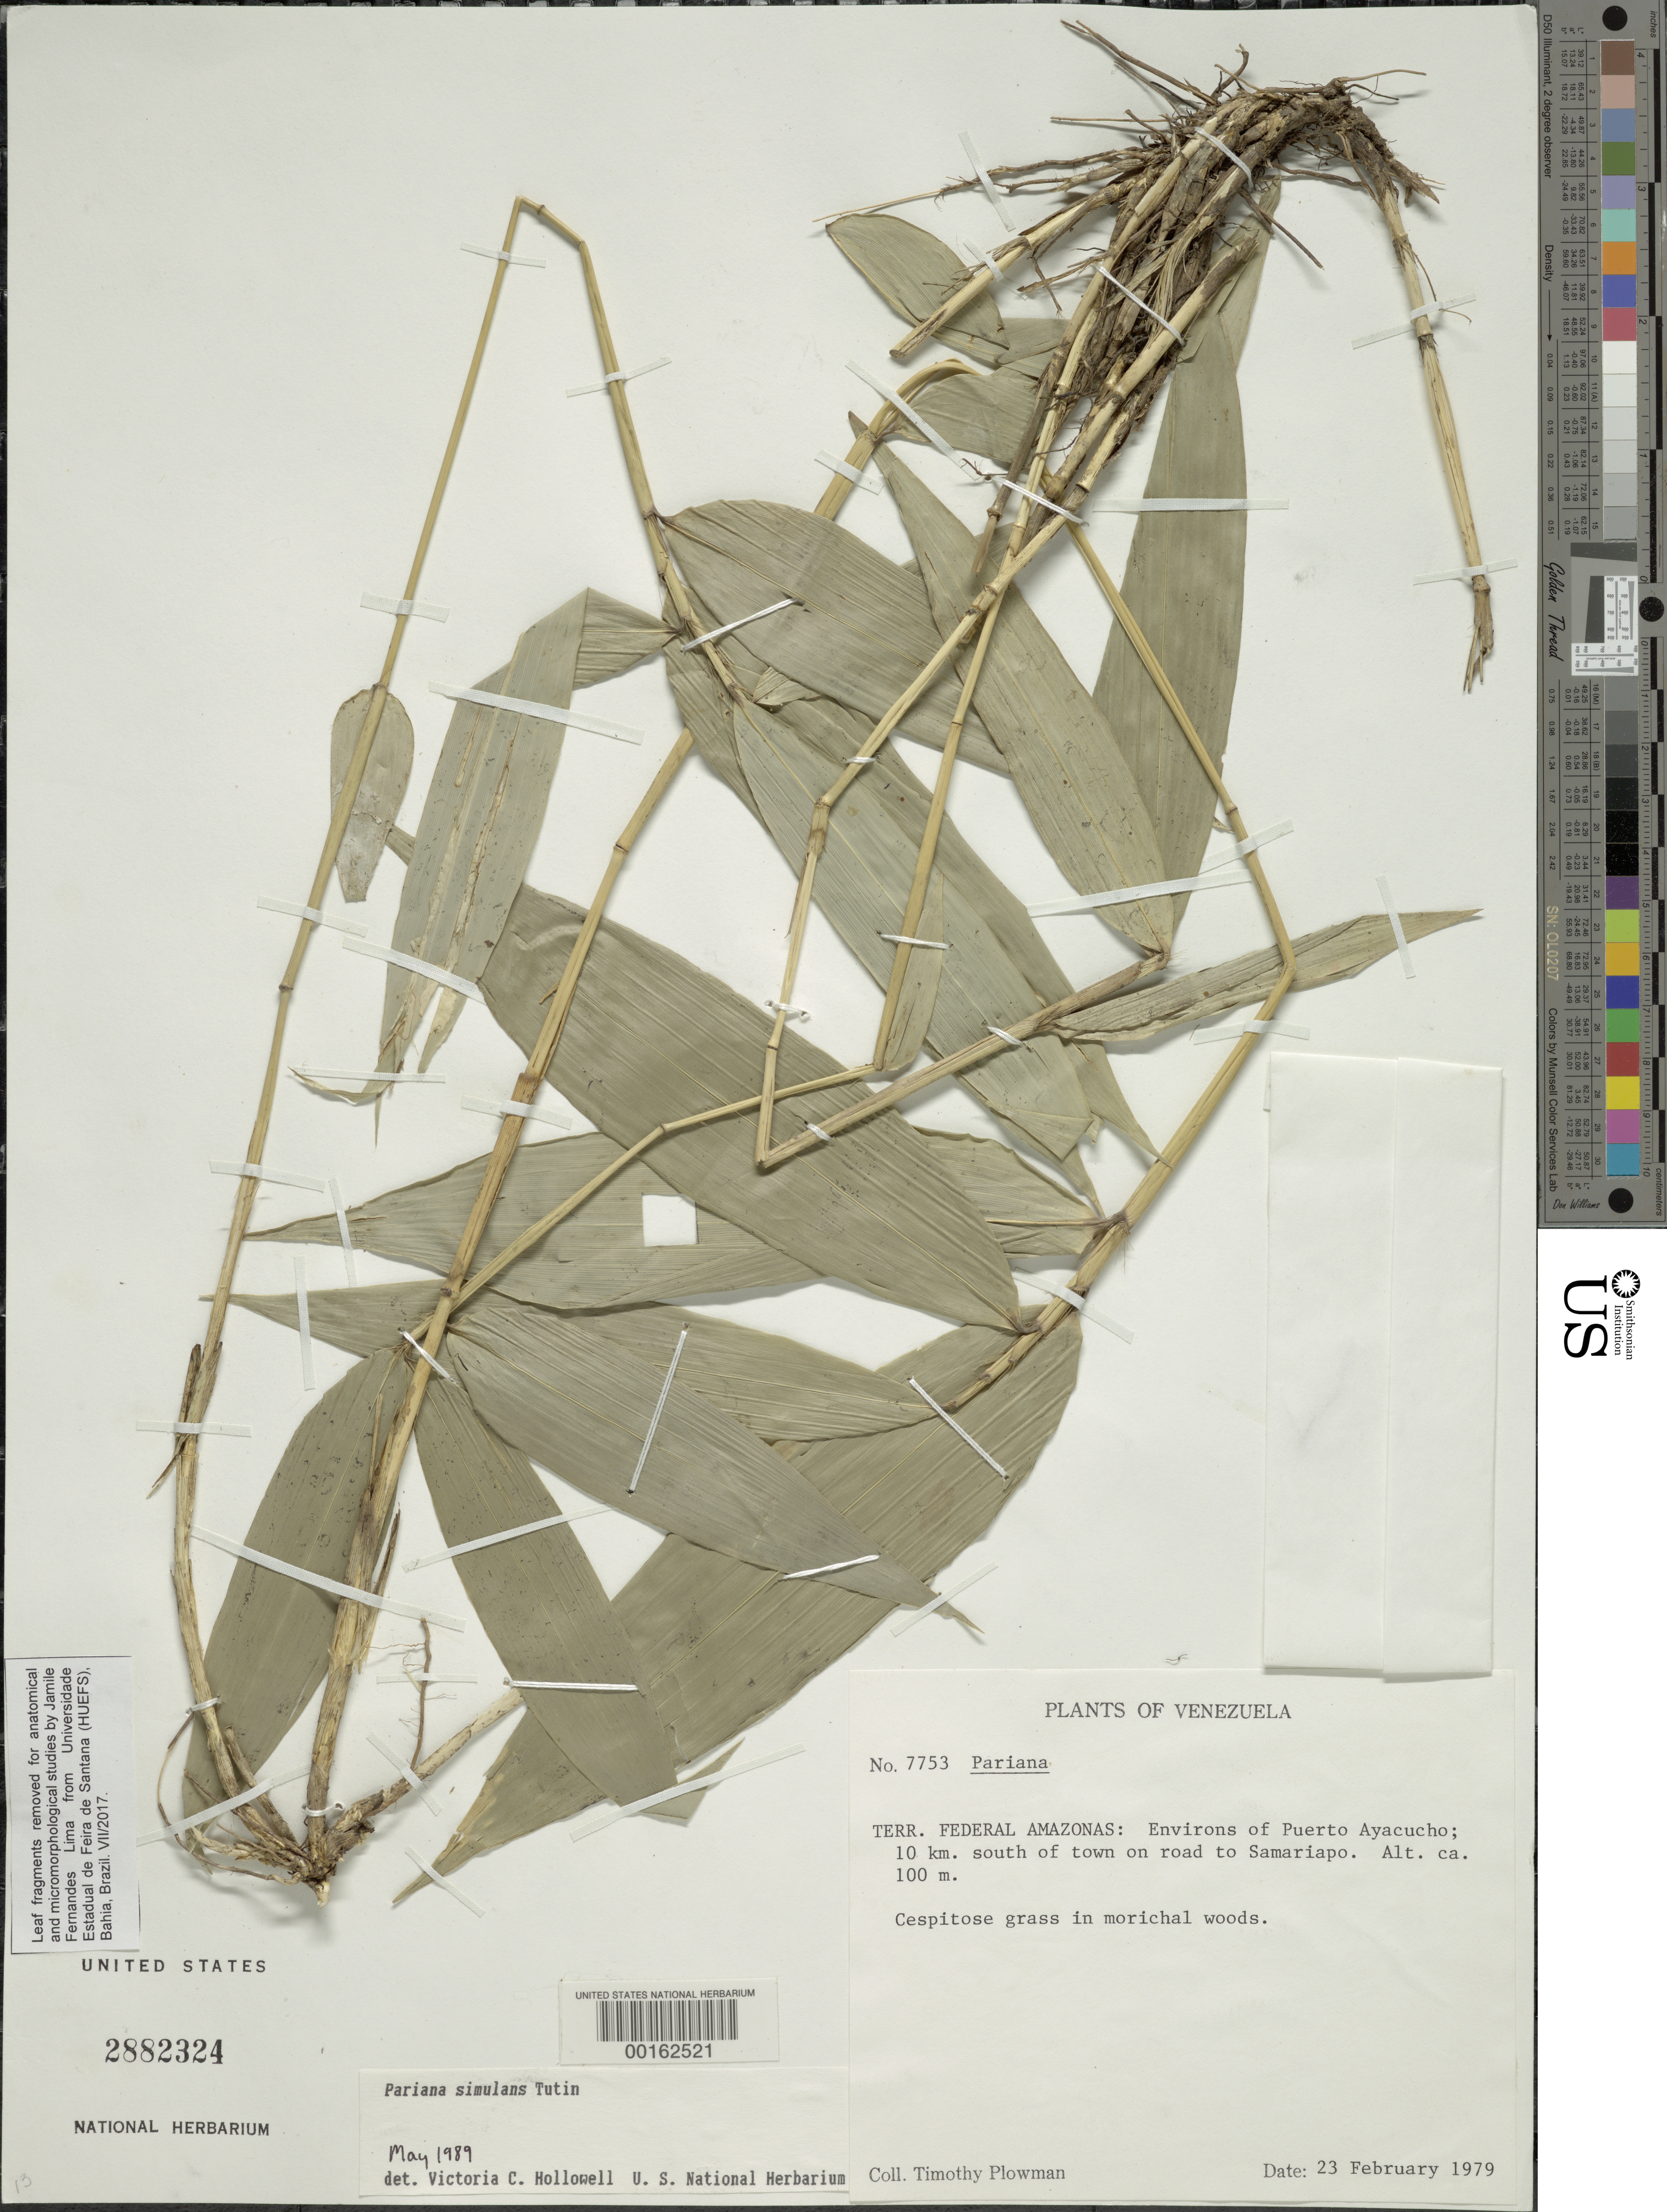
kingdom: Plantae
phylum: Tracheophyta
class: Liliopsida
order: Poales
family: Poaceae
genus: Pariana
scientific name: Pariana simulans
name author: Tutin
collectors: T. Plowman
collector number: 7753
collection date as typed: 23 Feb 1979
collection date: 1979-02-23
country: Venezuela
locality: Federal amazonas, puerto ayacucho, 10 km s of road to samariapo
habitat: In cespitose grass in morichal woods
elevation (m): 100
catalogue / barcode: US 2882324